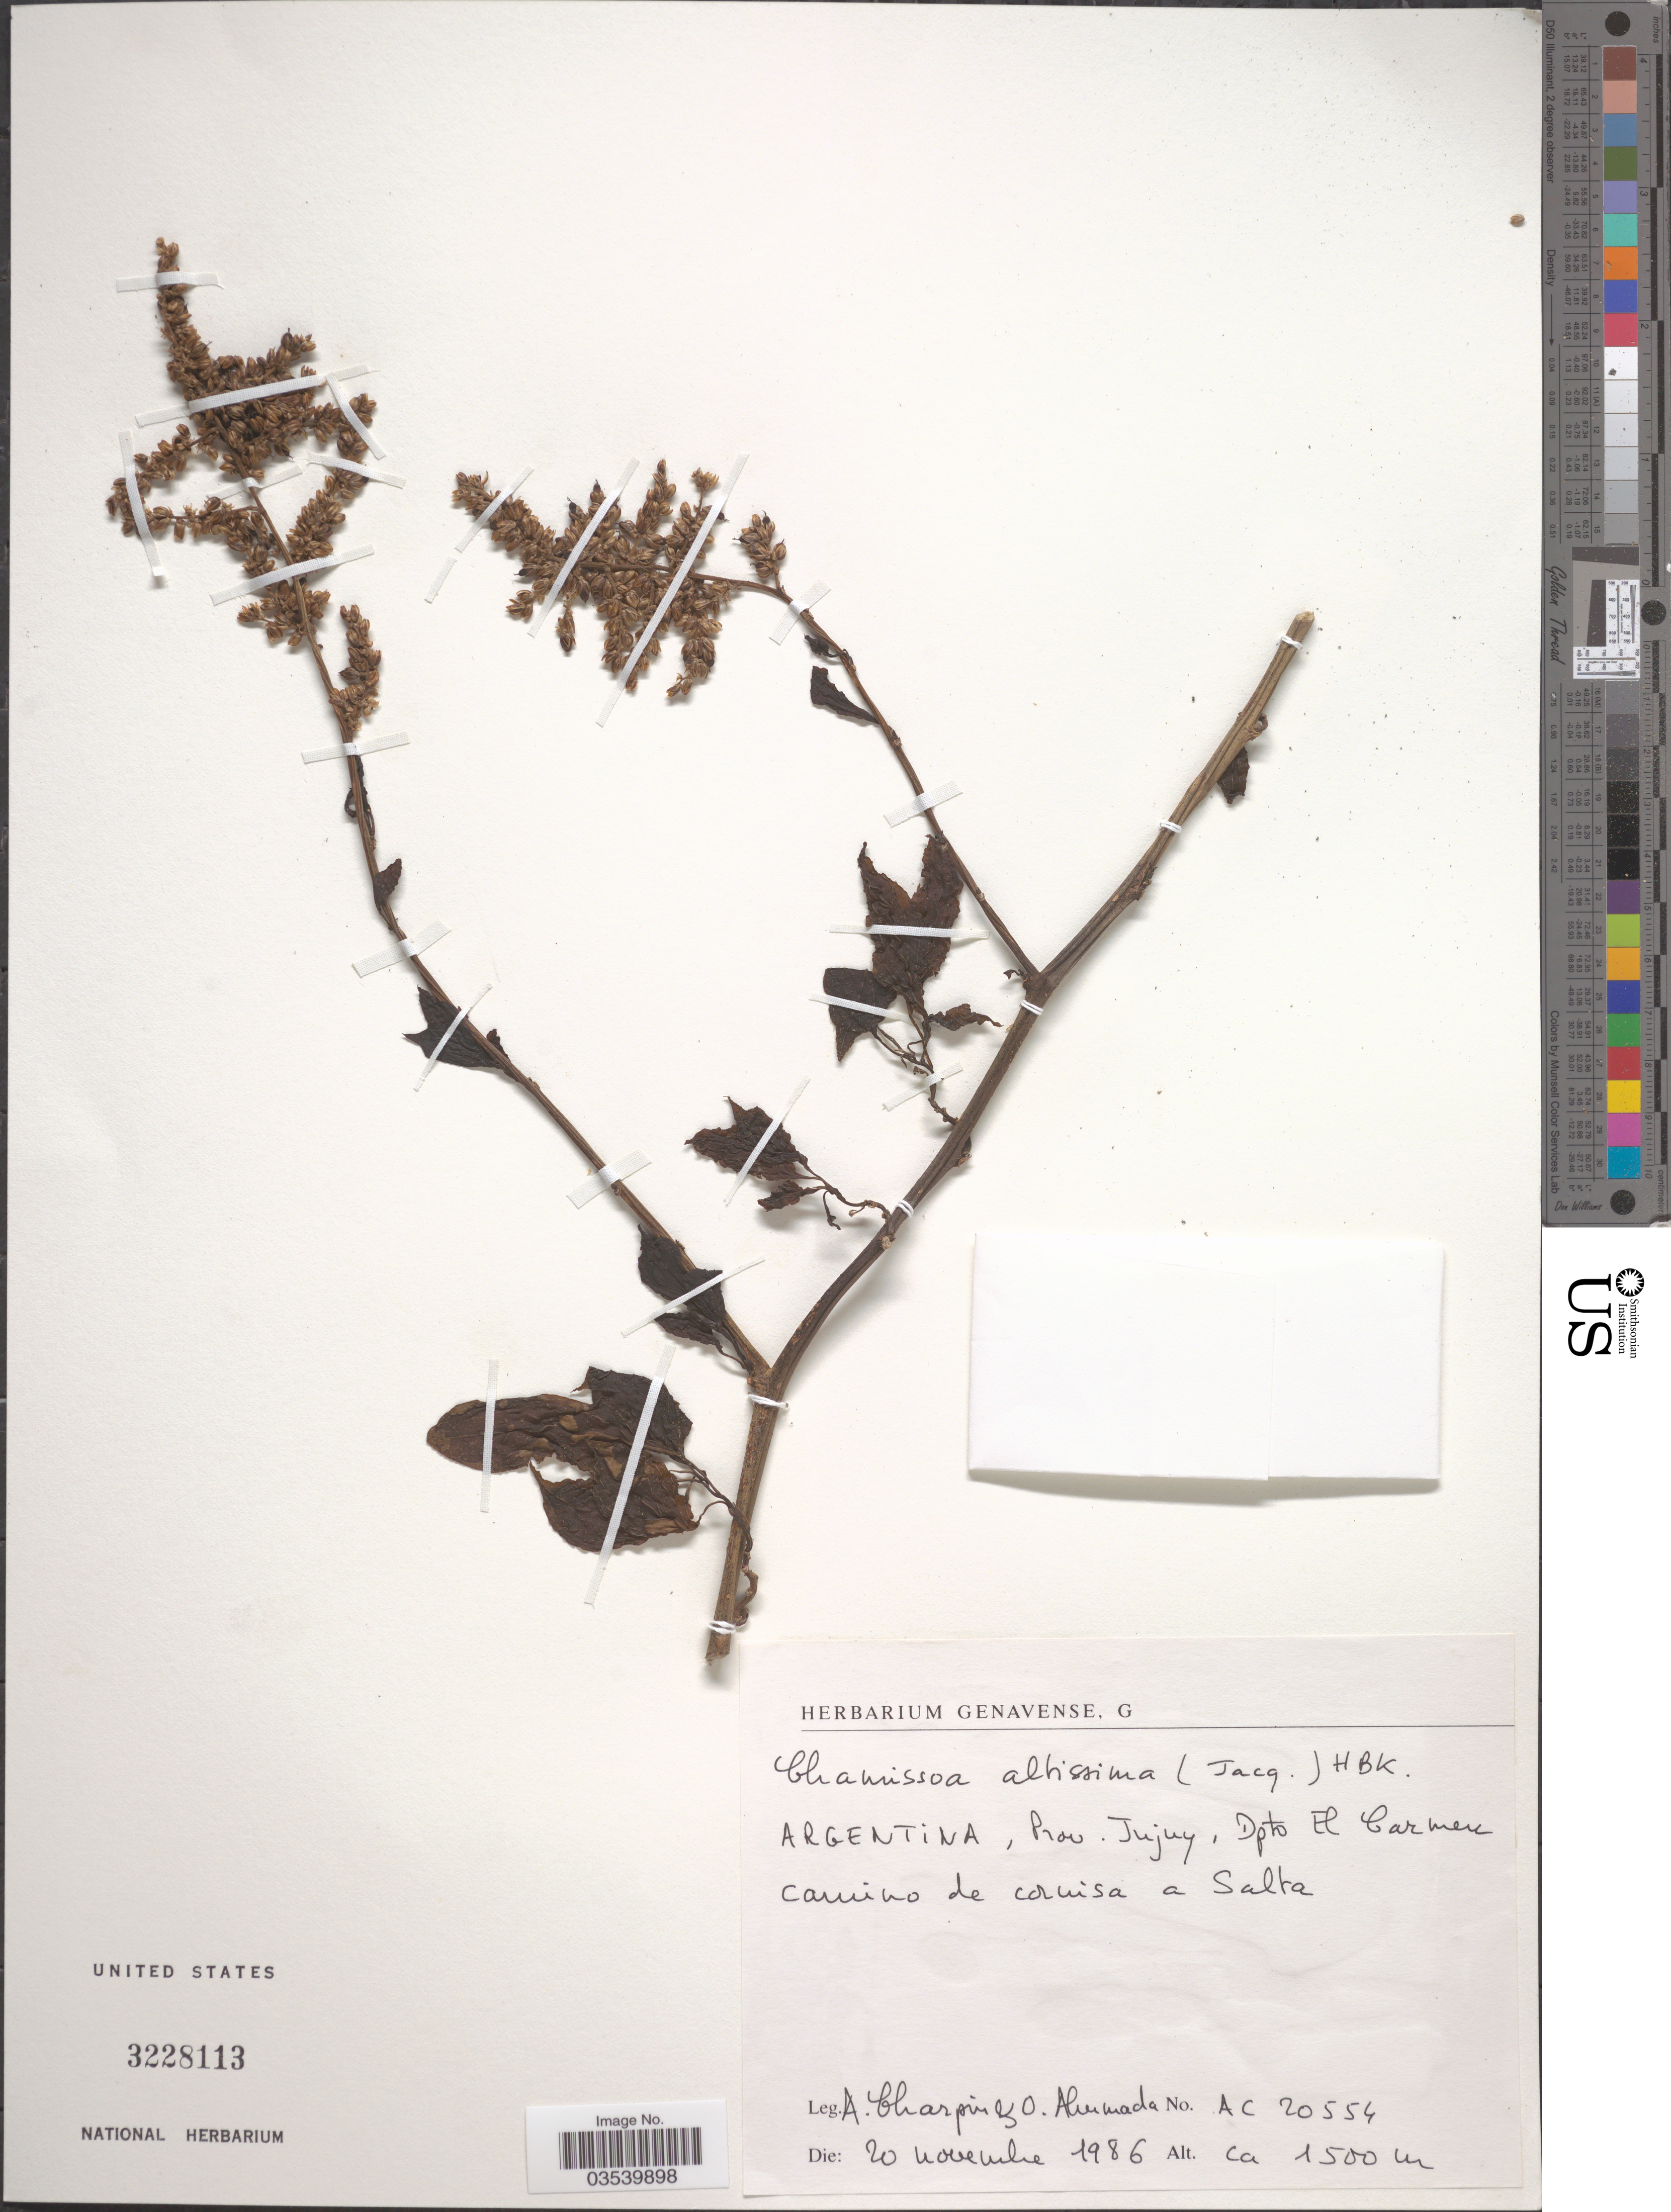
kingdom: Plantae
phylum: Tracheophyta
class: Magnoliopsida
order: Caryophyllales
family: Amaranthaceae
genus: Chamissoa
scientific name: Chamissoa altissima var. altissima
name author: (Jacq.) Kunth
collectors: A. Charpin & O. Ahumada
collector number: AC20554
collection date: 1986-11-20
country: Argentina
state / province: Jujuy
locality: Dpto El Carmen camino de camisa a Salta.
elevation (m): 1500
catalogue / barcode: US 3228113